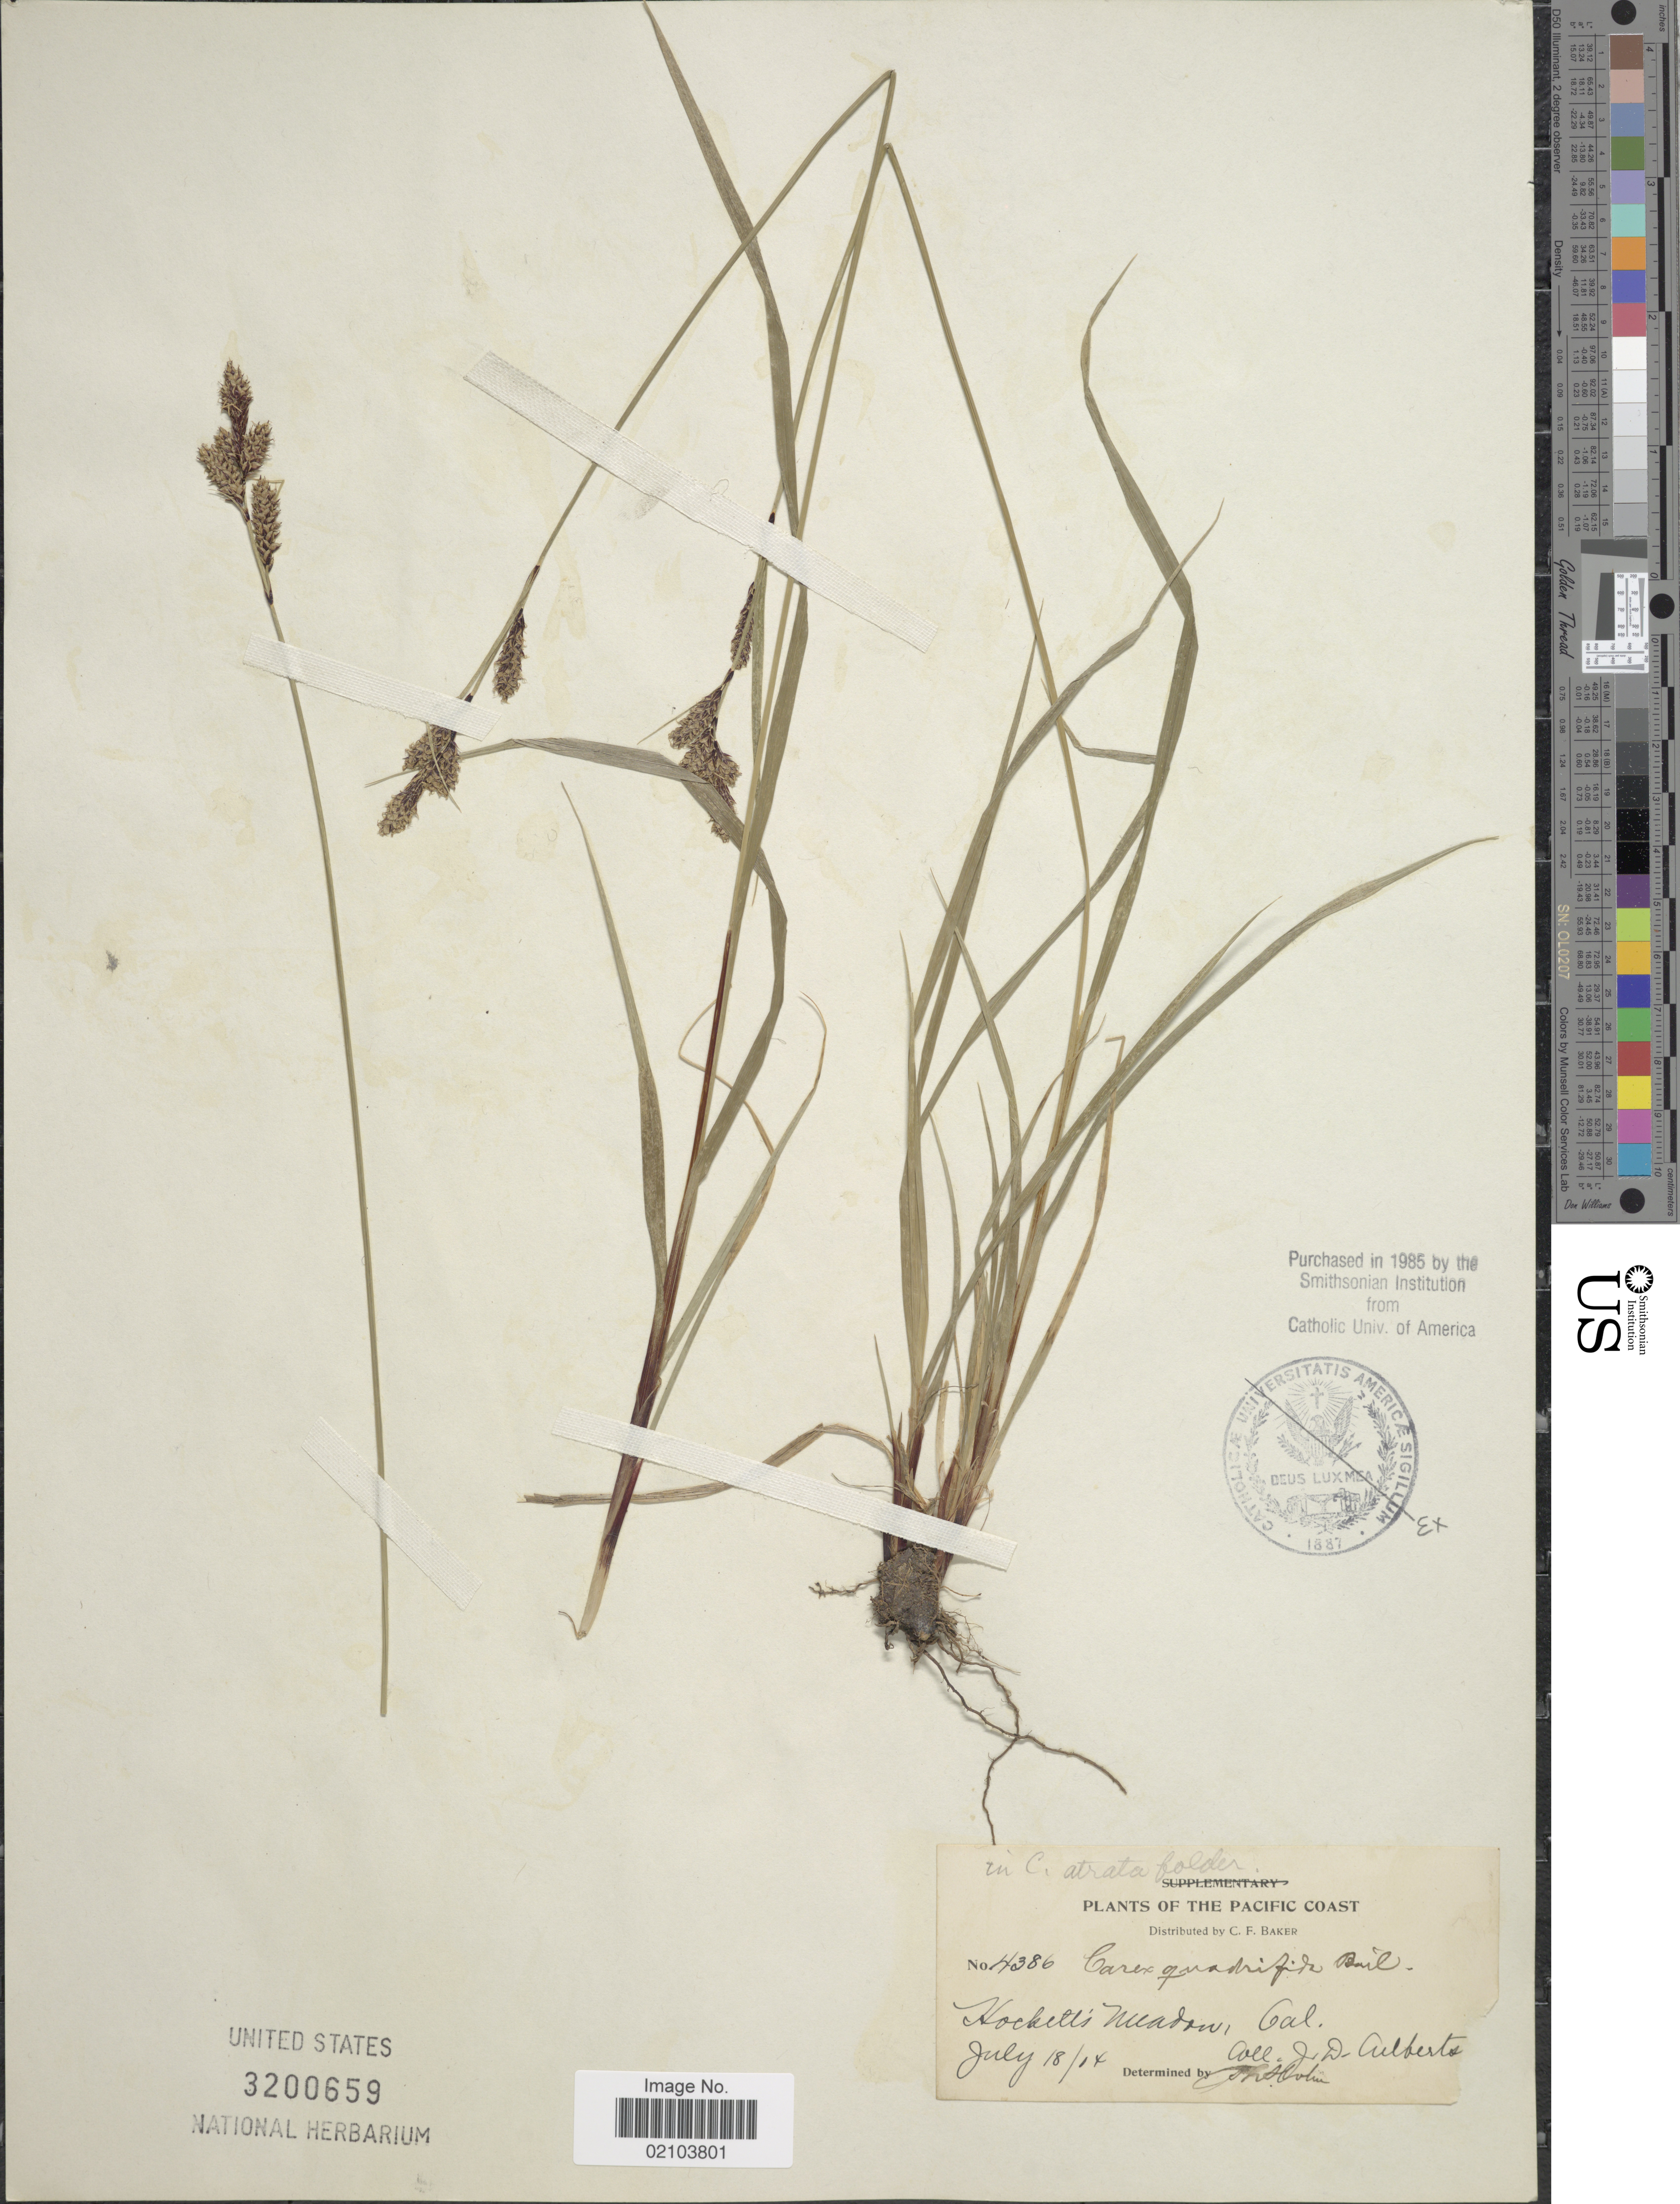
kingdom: Plantae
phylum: Tracheophyta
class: Liliopsida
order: Poales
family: Cyperaceae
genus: Carex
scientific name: Carex atrata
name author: L.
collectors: J. Culberton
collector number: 4386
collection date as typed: Transcribed d/m/y: 18/7/17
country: United States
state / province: California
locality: Pacific Coast. Hockett's Meadow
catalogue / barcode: US 3200659